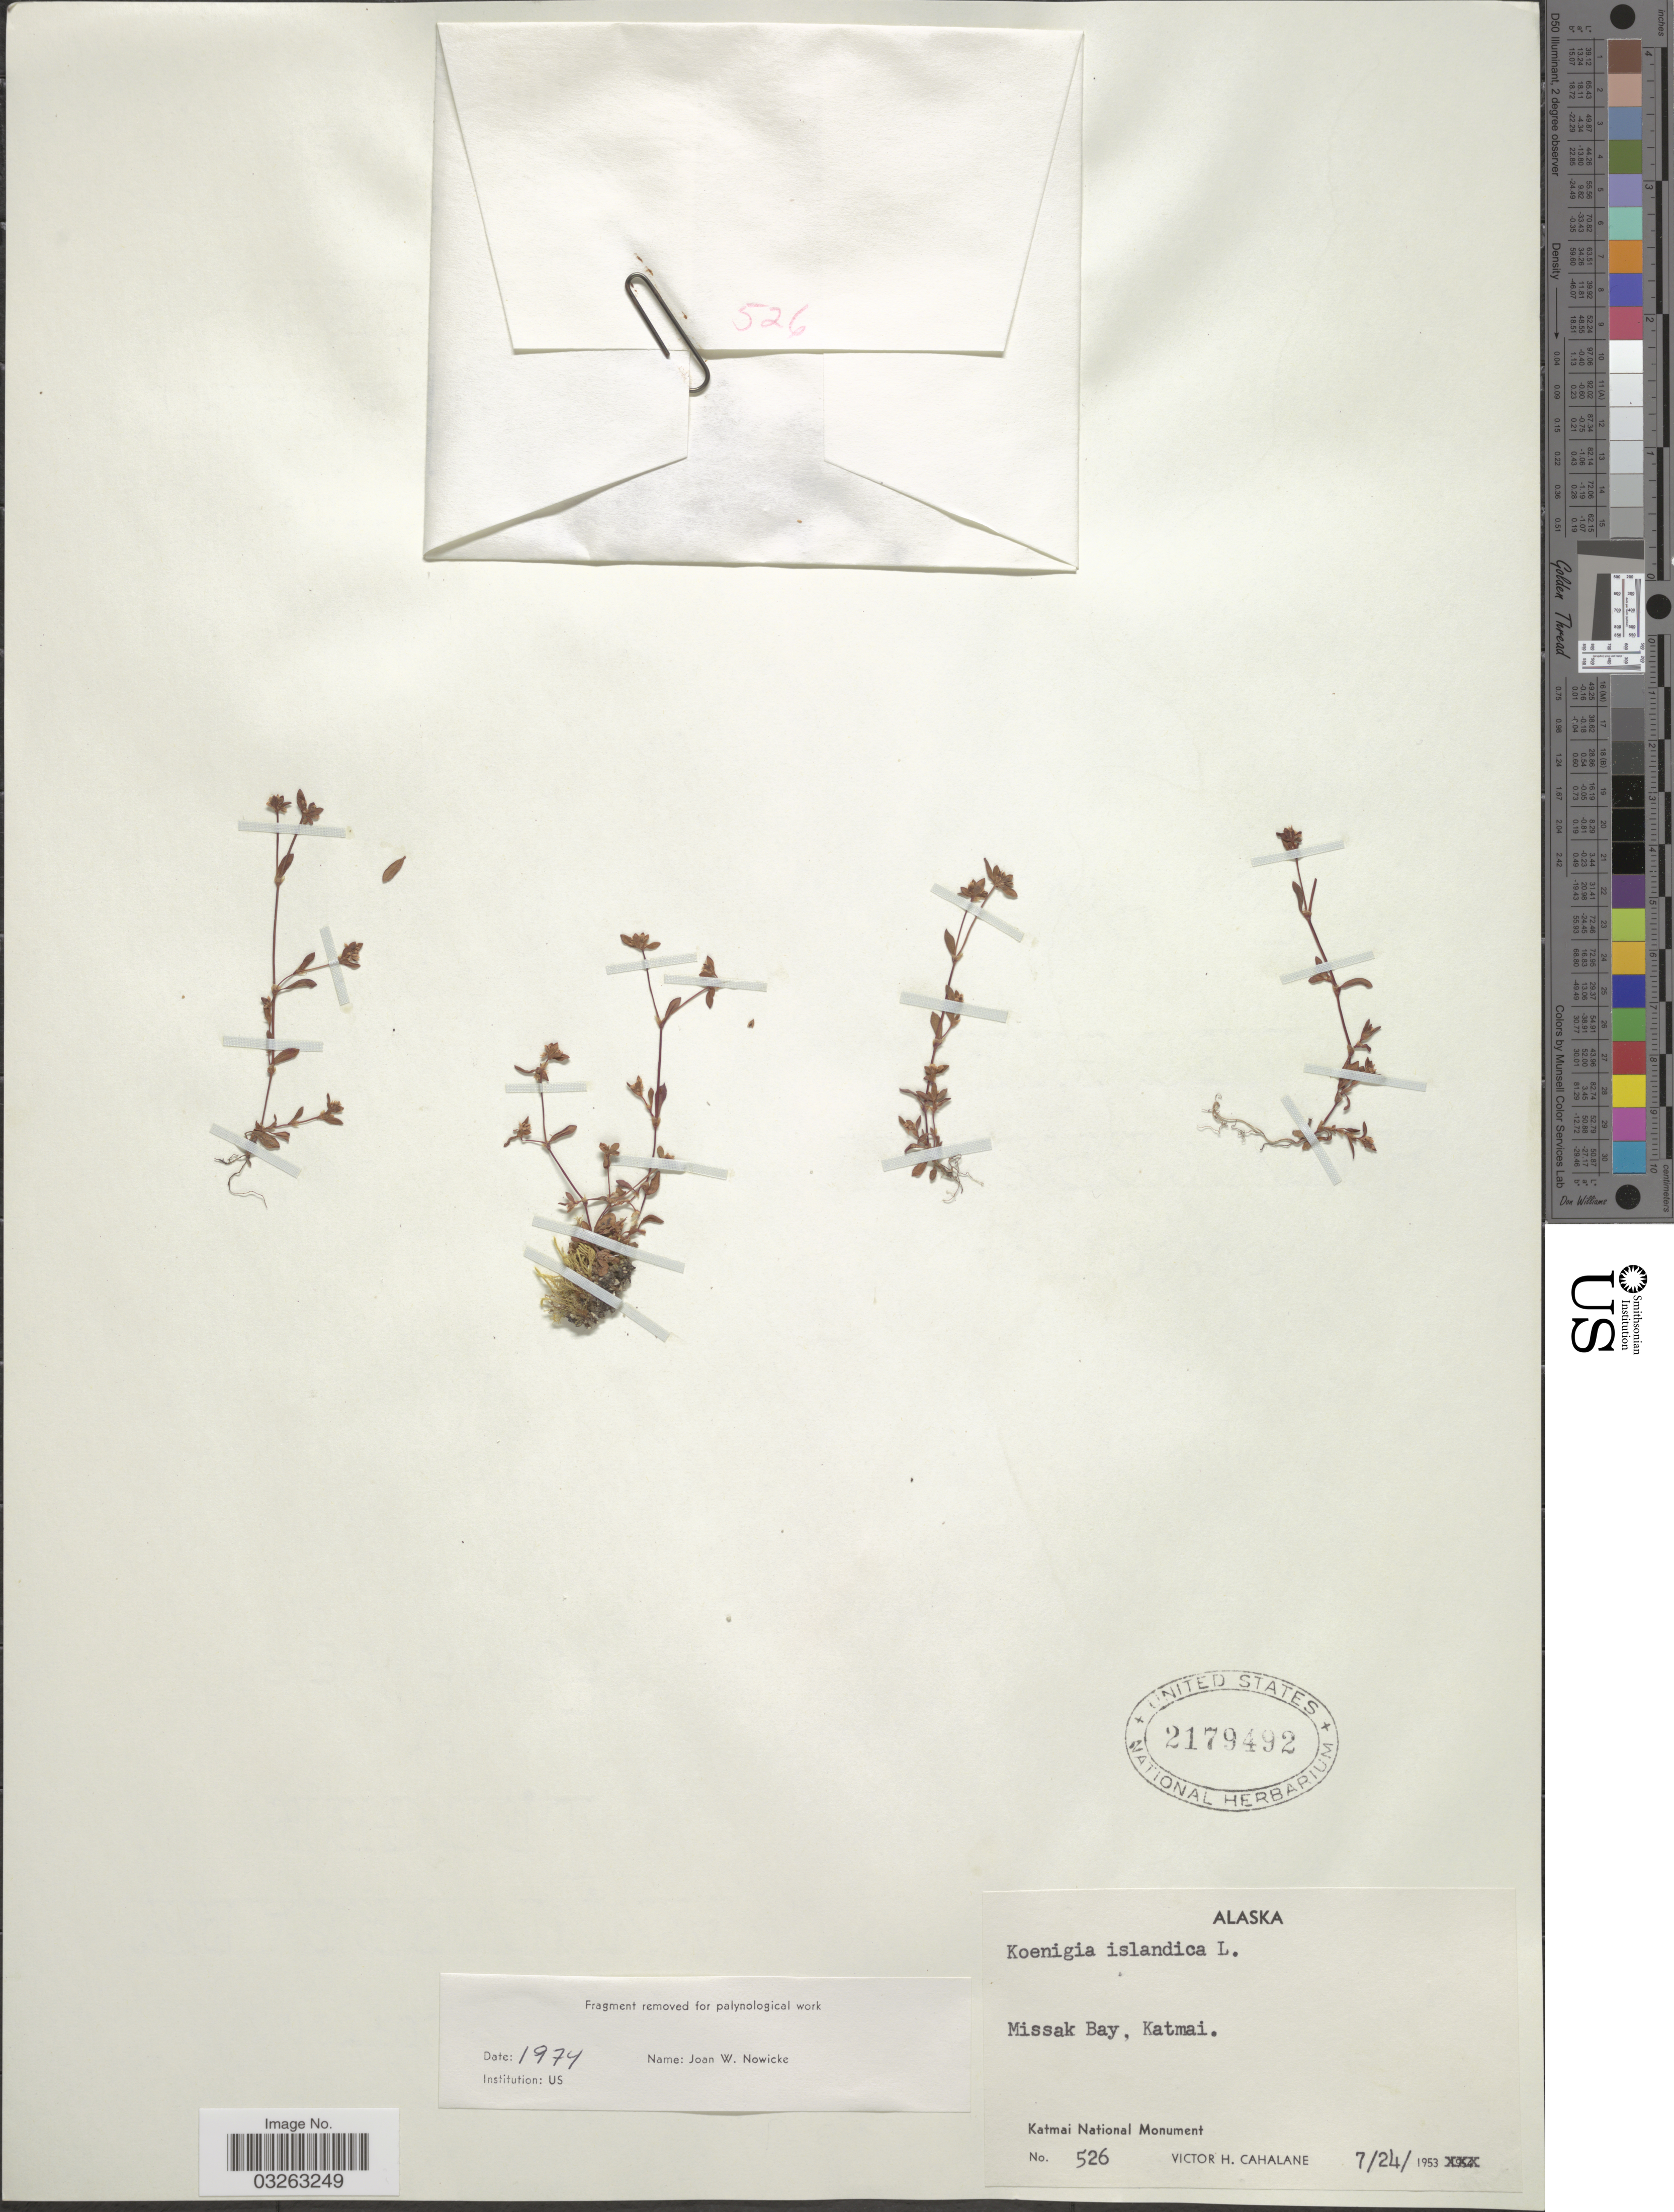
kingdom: Plantae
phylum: Tracheophyta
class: Magnoliopsida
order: Caryophyllales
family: Polygonaceae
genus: Koenigia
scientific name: Koenigia islandica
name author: L.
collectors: V. Cahalane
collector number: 526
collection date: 1953-07-24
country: United States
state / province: Alaska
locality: Missak Bay, Katmai. Katmai National Monument [unsure placement].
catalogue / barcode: US 2179492